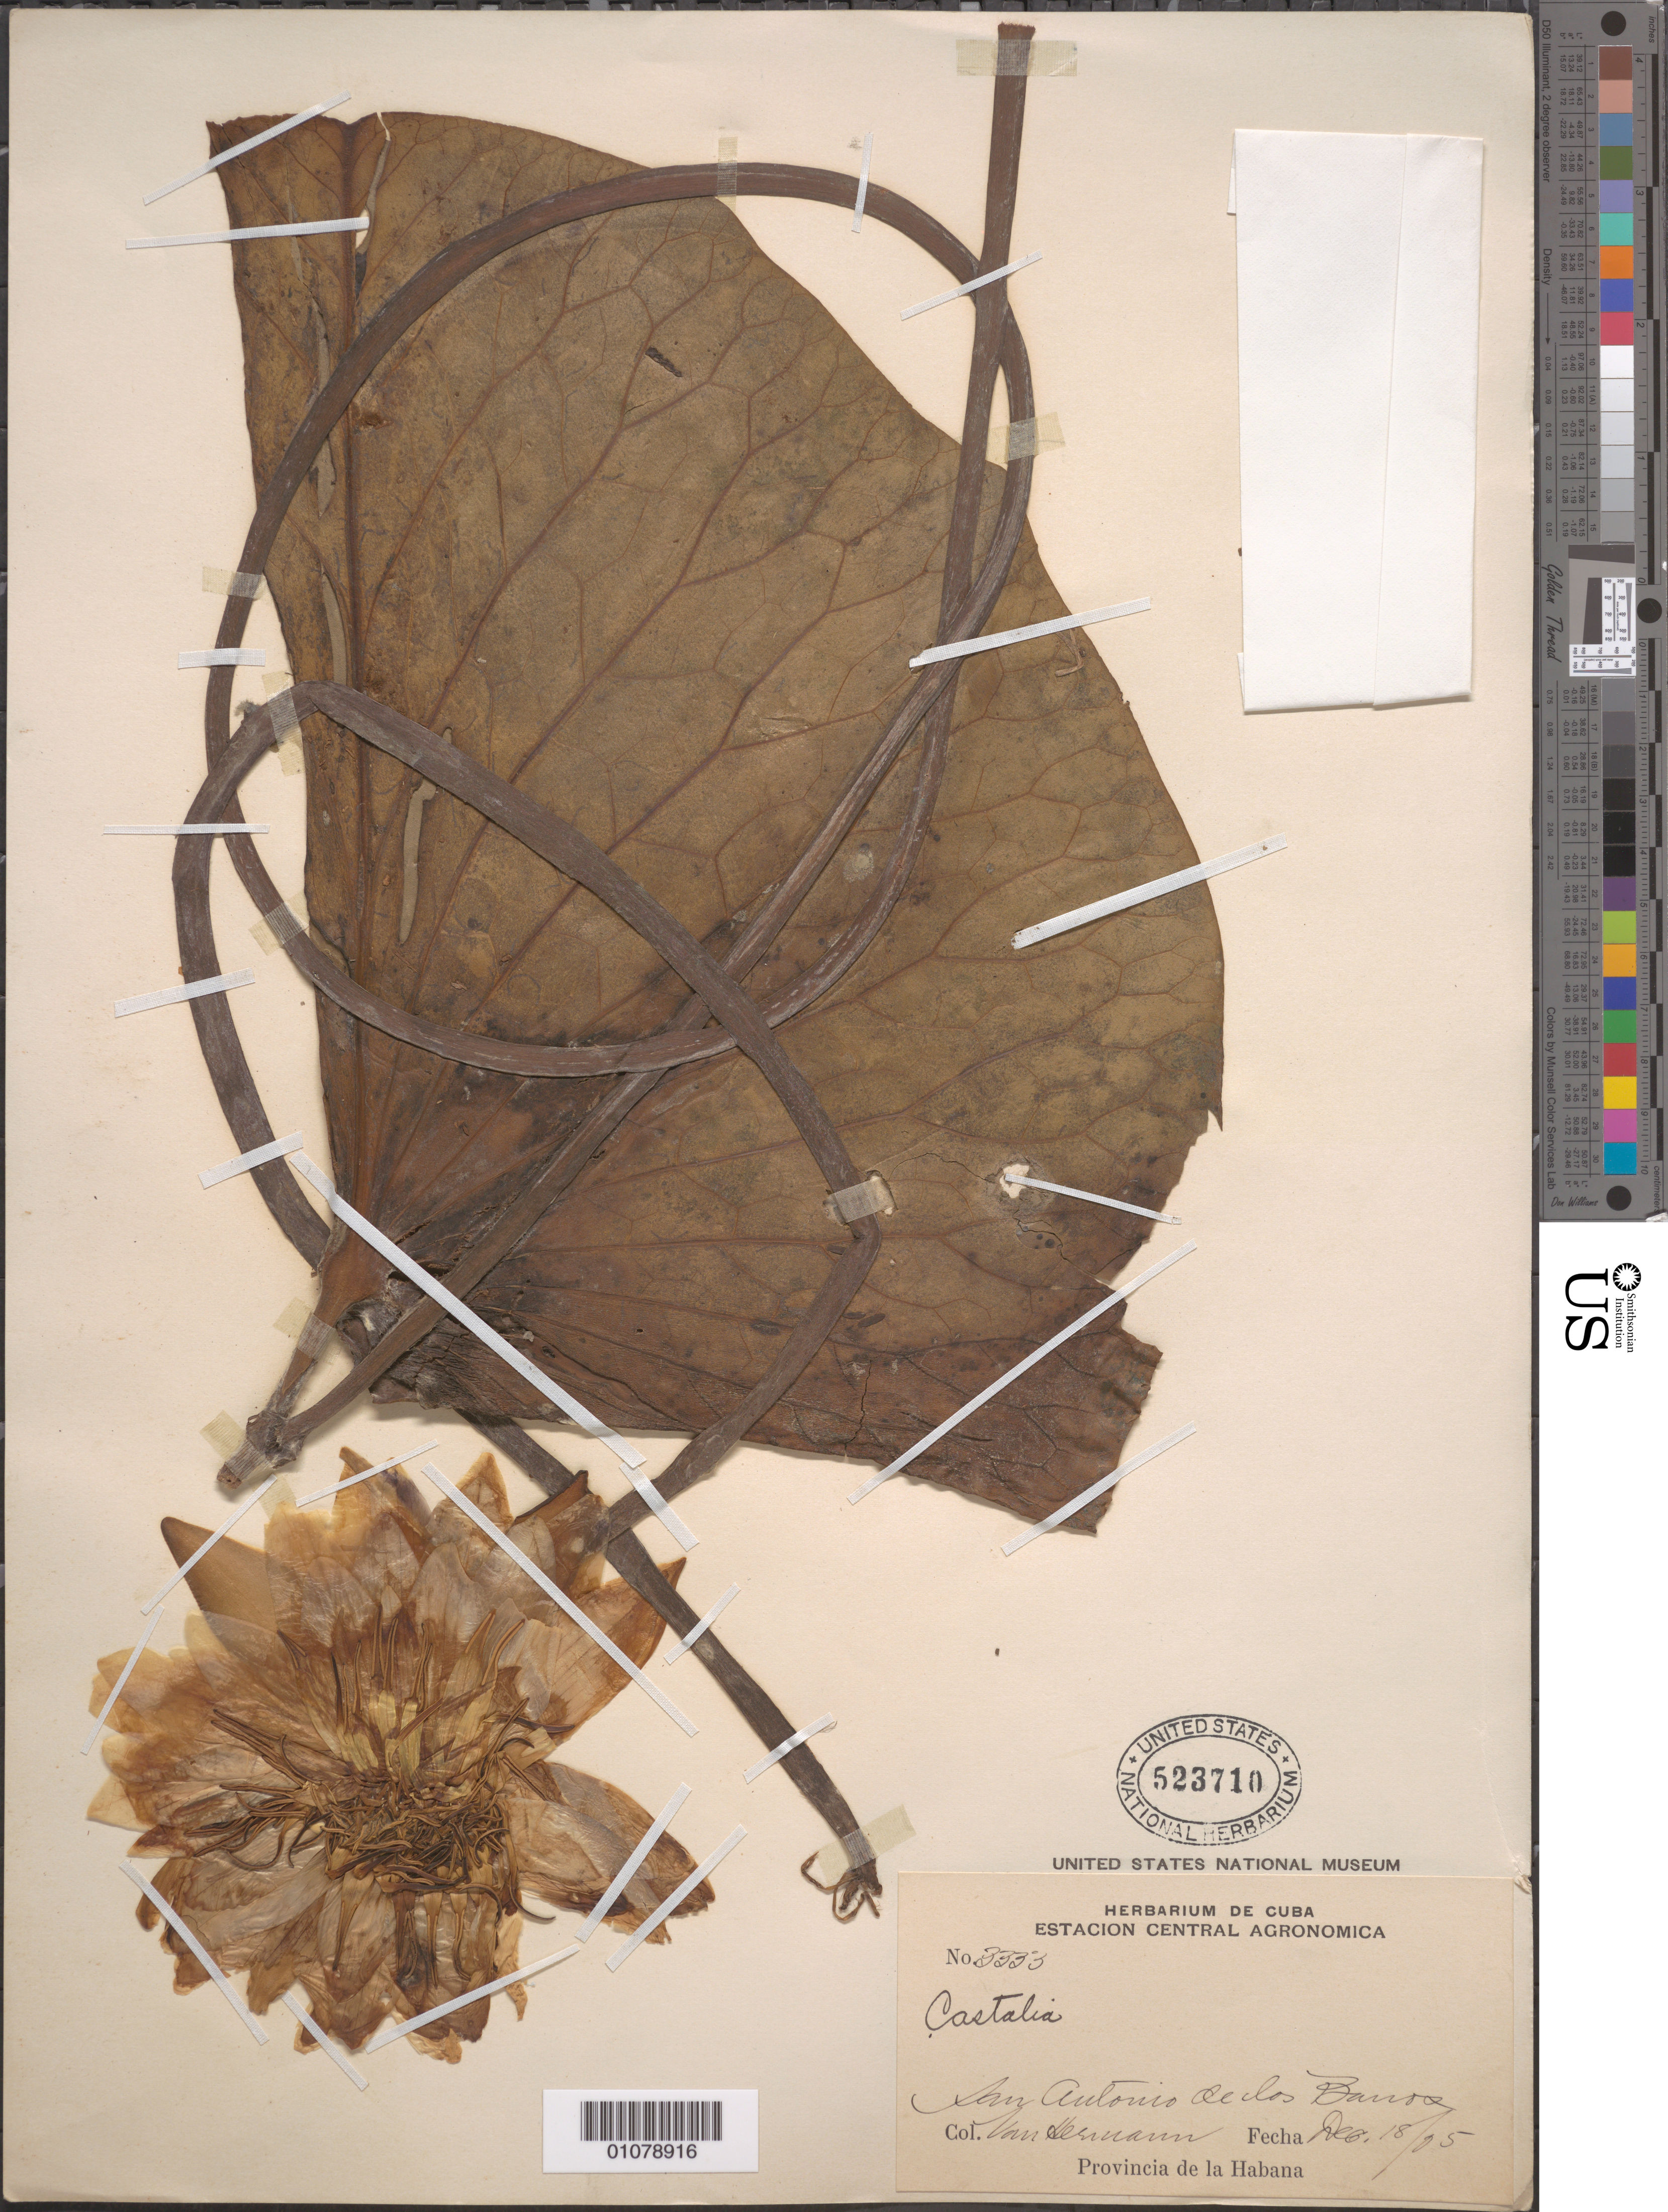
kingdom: Plantae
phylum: Tracheophyta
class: Magnoliopsida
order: Nymphaeales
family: Nymphaeaceae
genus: Nymphaea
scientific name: Nymphaea sp.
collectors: H. A. Van Hermann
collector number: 3333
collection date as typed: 18 Dec 1905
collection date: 1905-12-18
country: Cuba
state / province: La Habana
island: Cuba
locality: San Antonio de los Banos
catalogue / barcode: US 523710